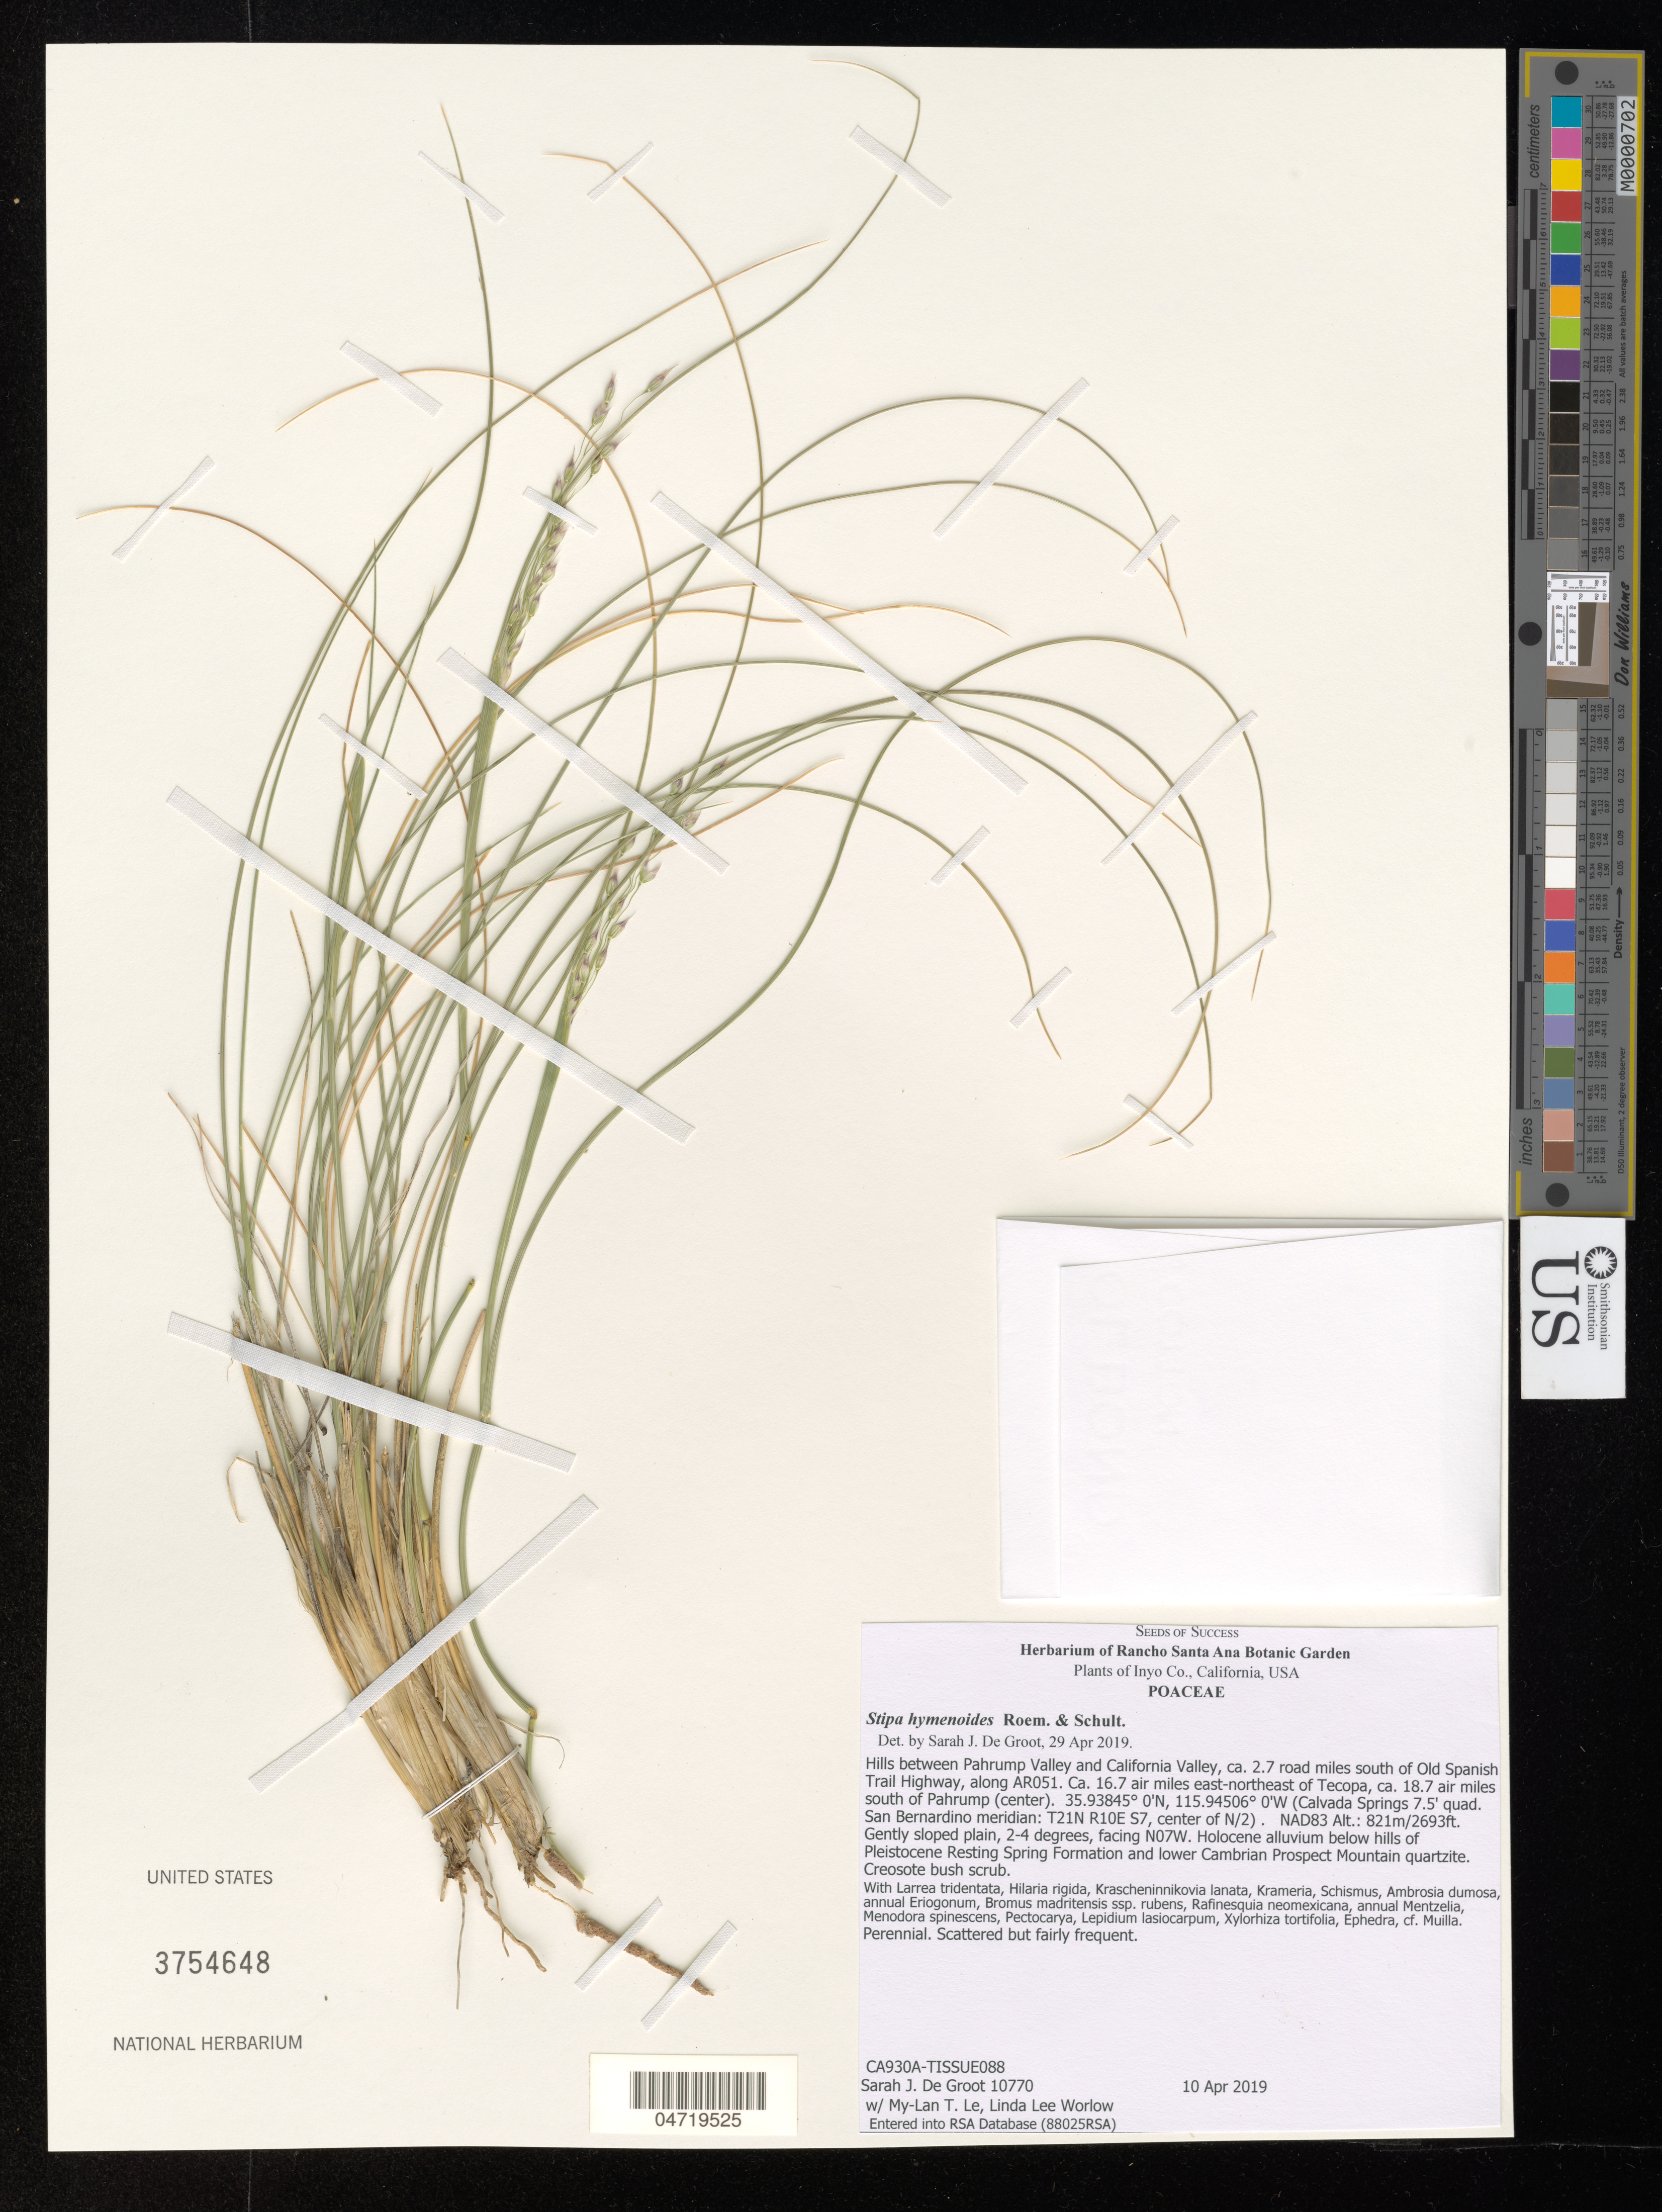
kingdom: Plantae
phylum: Tracheophyta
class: Liliopsida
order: Poales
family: Poaceae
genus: Stipa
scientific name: Stipa hymenoides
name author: Roem. & Schult.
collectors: S. De Groot, M. Le & L. Worlow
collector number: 10770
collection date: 2019-04-10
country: United States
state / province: California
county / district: Inyo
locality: Inyo Co. Hills between Pahrump Valley and California Valley, ca. 2.7 road miles south of Old Spanish Trail Highway, along AR051. Ca. 16.7 air miles east-northeast of Tecopa, ca. 18.7 air miles south of Pahrump (center). (Calvada Springs 7.5' quad. San Bernardino meridian: T21N R10E S7, center of N/2). NAD83.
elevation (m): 821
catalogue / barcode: US 3754648